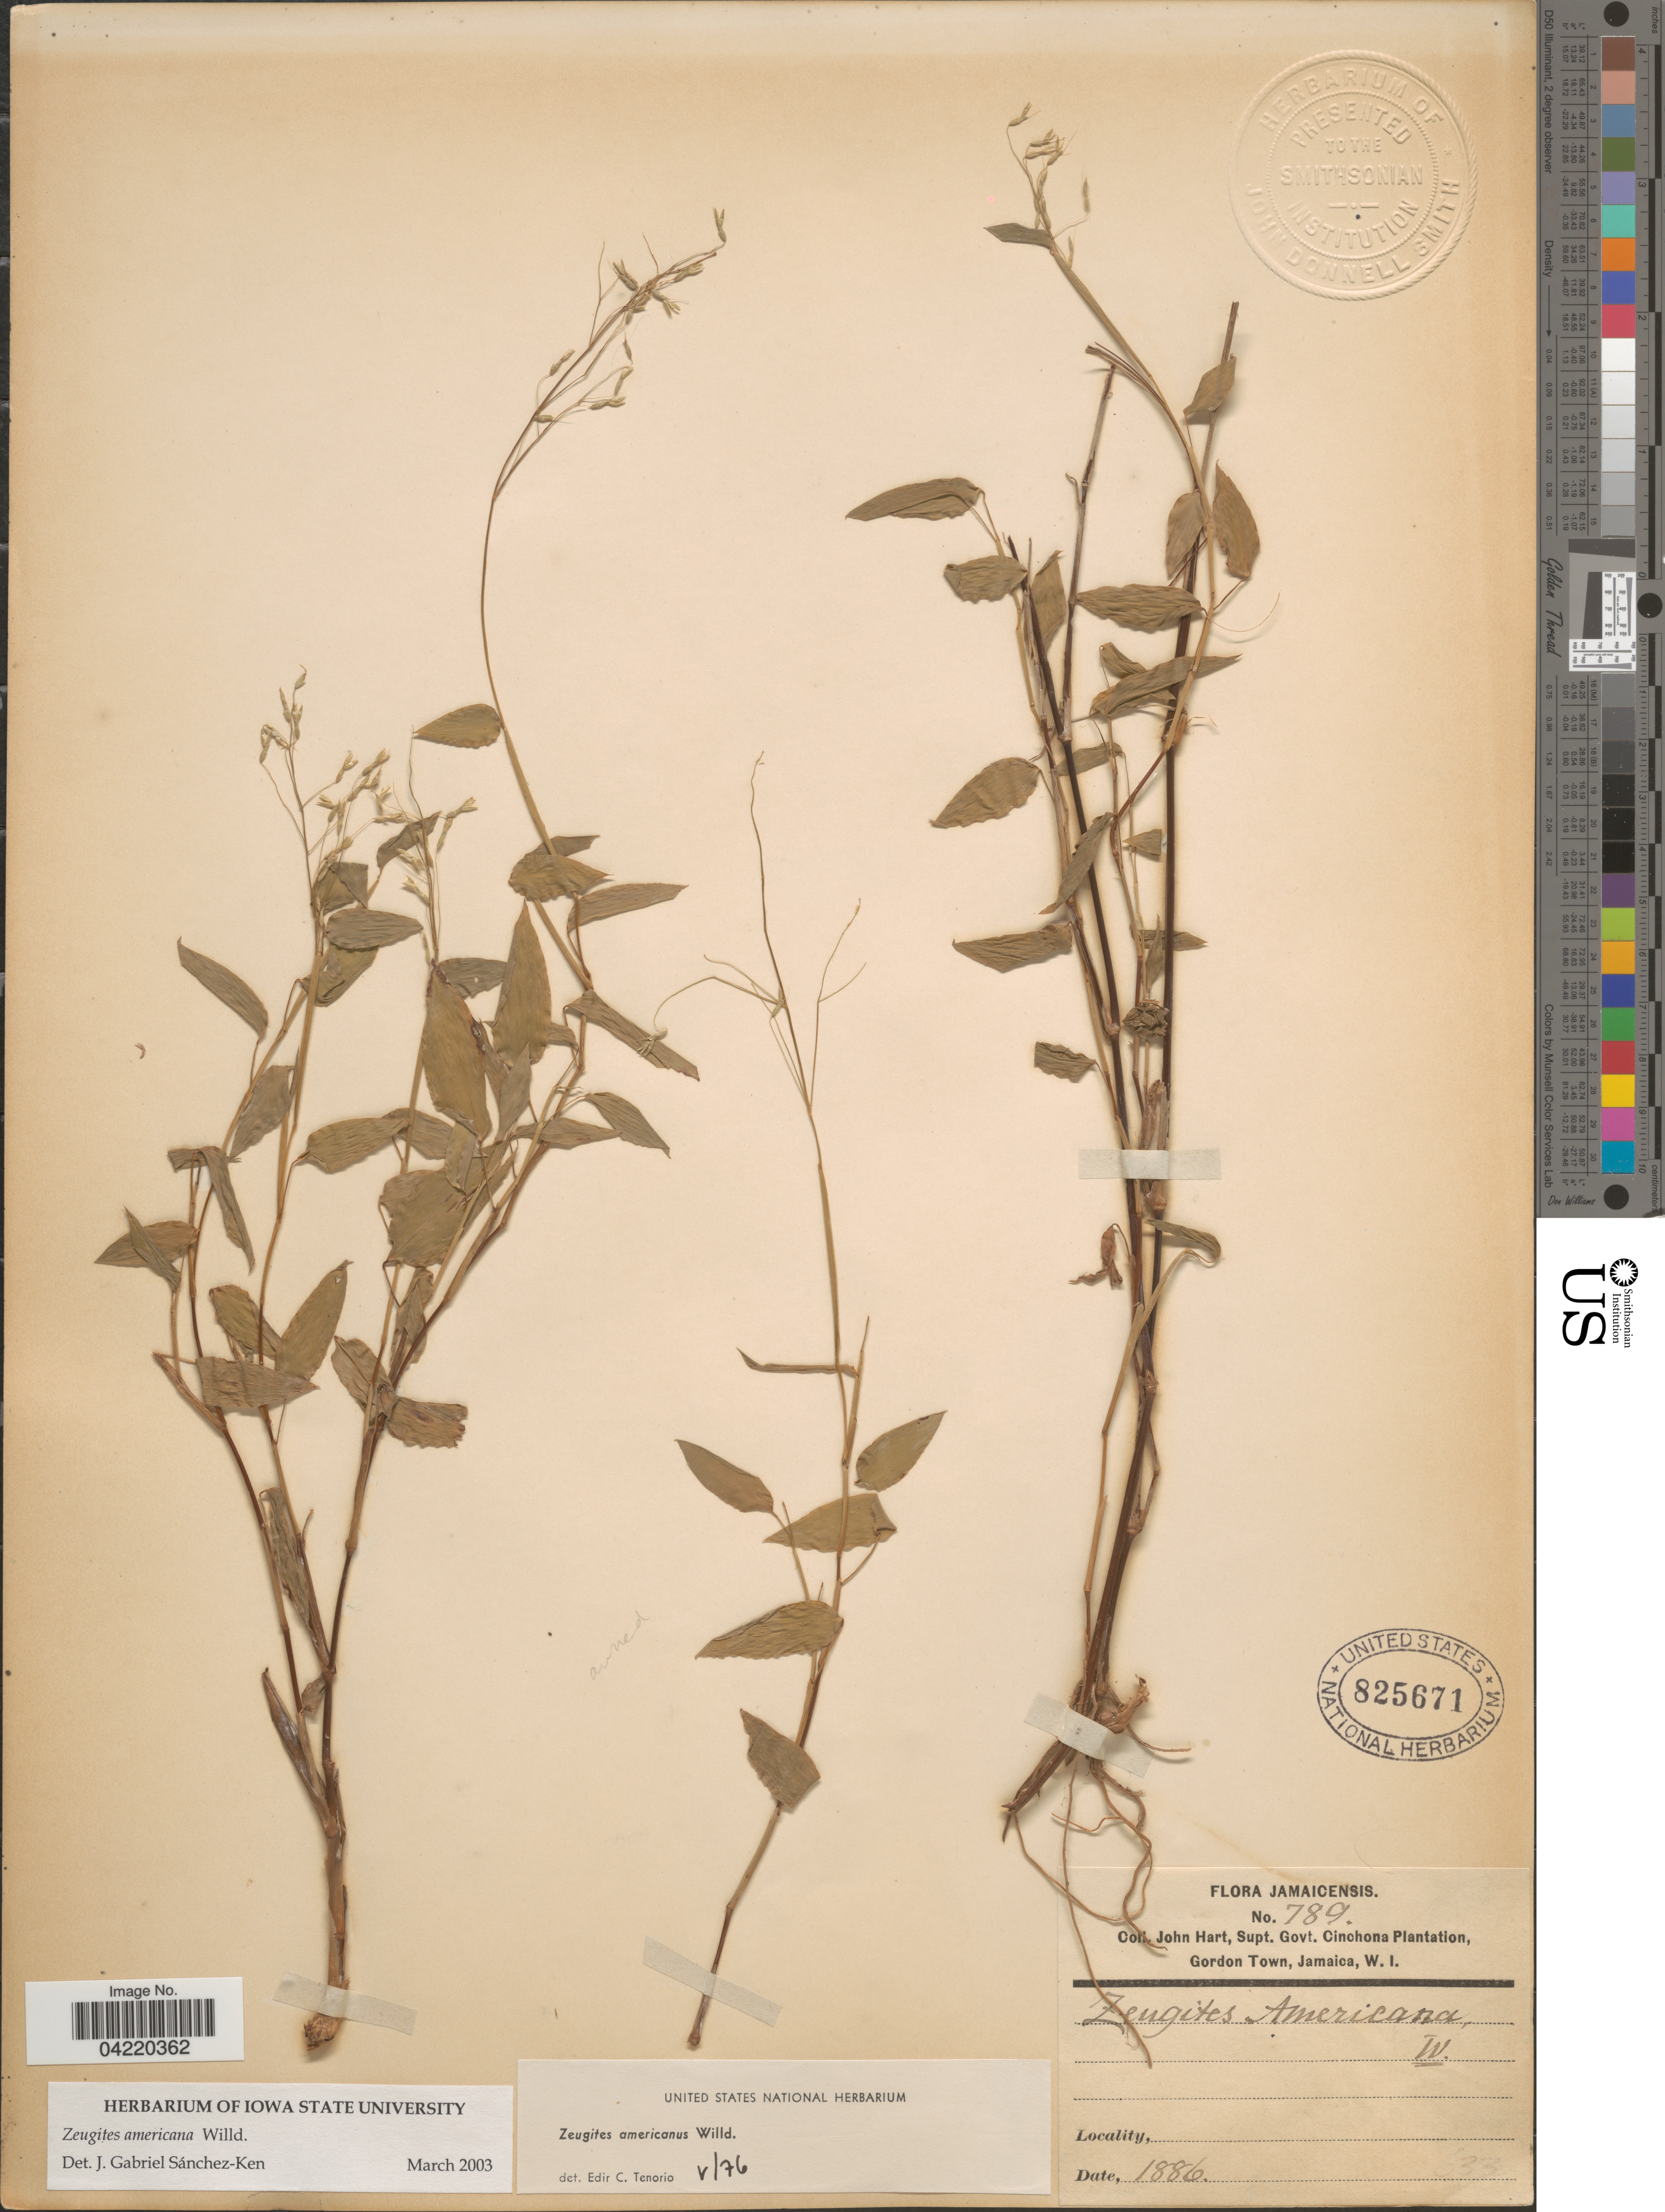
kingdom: Plantae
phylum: Tracheophyta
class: Liliopsida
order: Poales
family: Poaceae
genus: Zeugites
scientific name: Zeugites americanus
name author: Willd.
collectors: J. H. Hart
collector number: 789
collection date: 1886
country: Jamaica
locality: Supt. Govt. Cinchona Plantation, Gordon Town, Jamaica, W.I. [unsure placement]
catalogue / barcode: US 825671